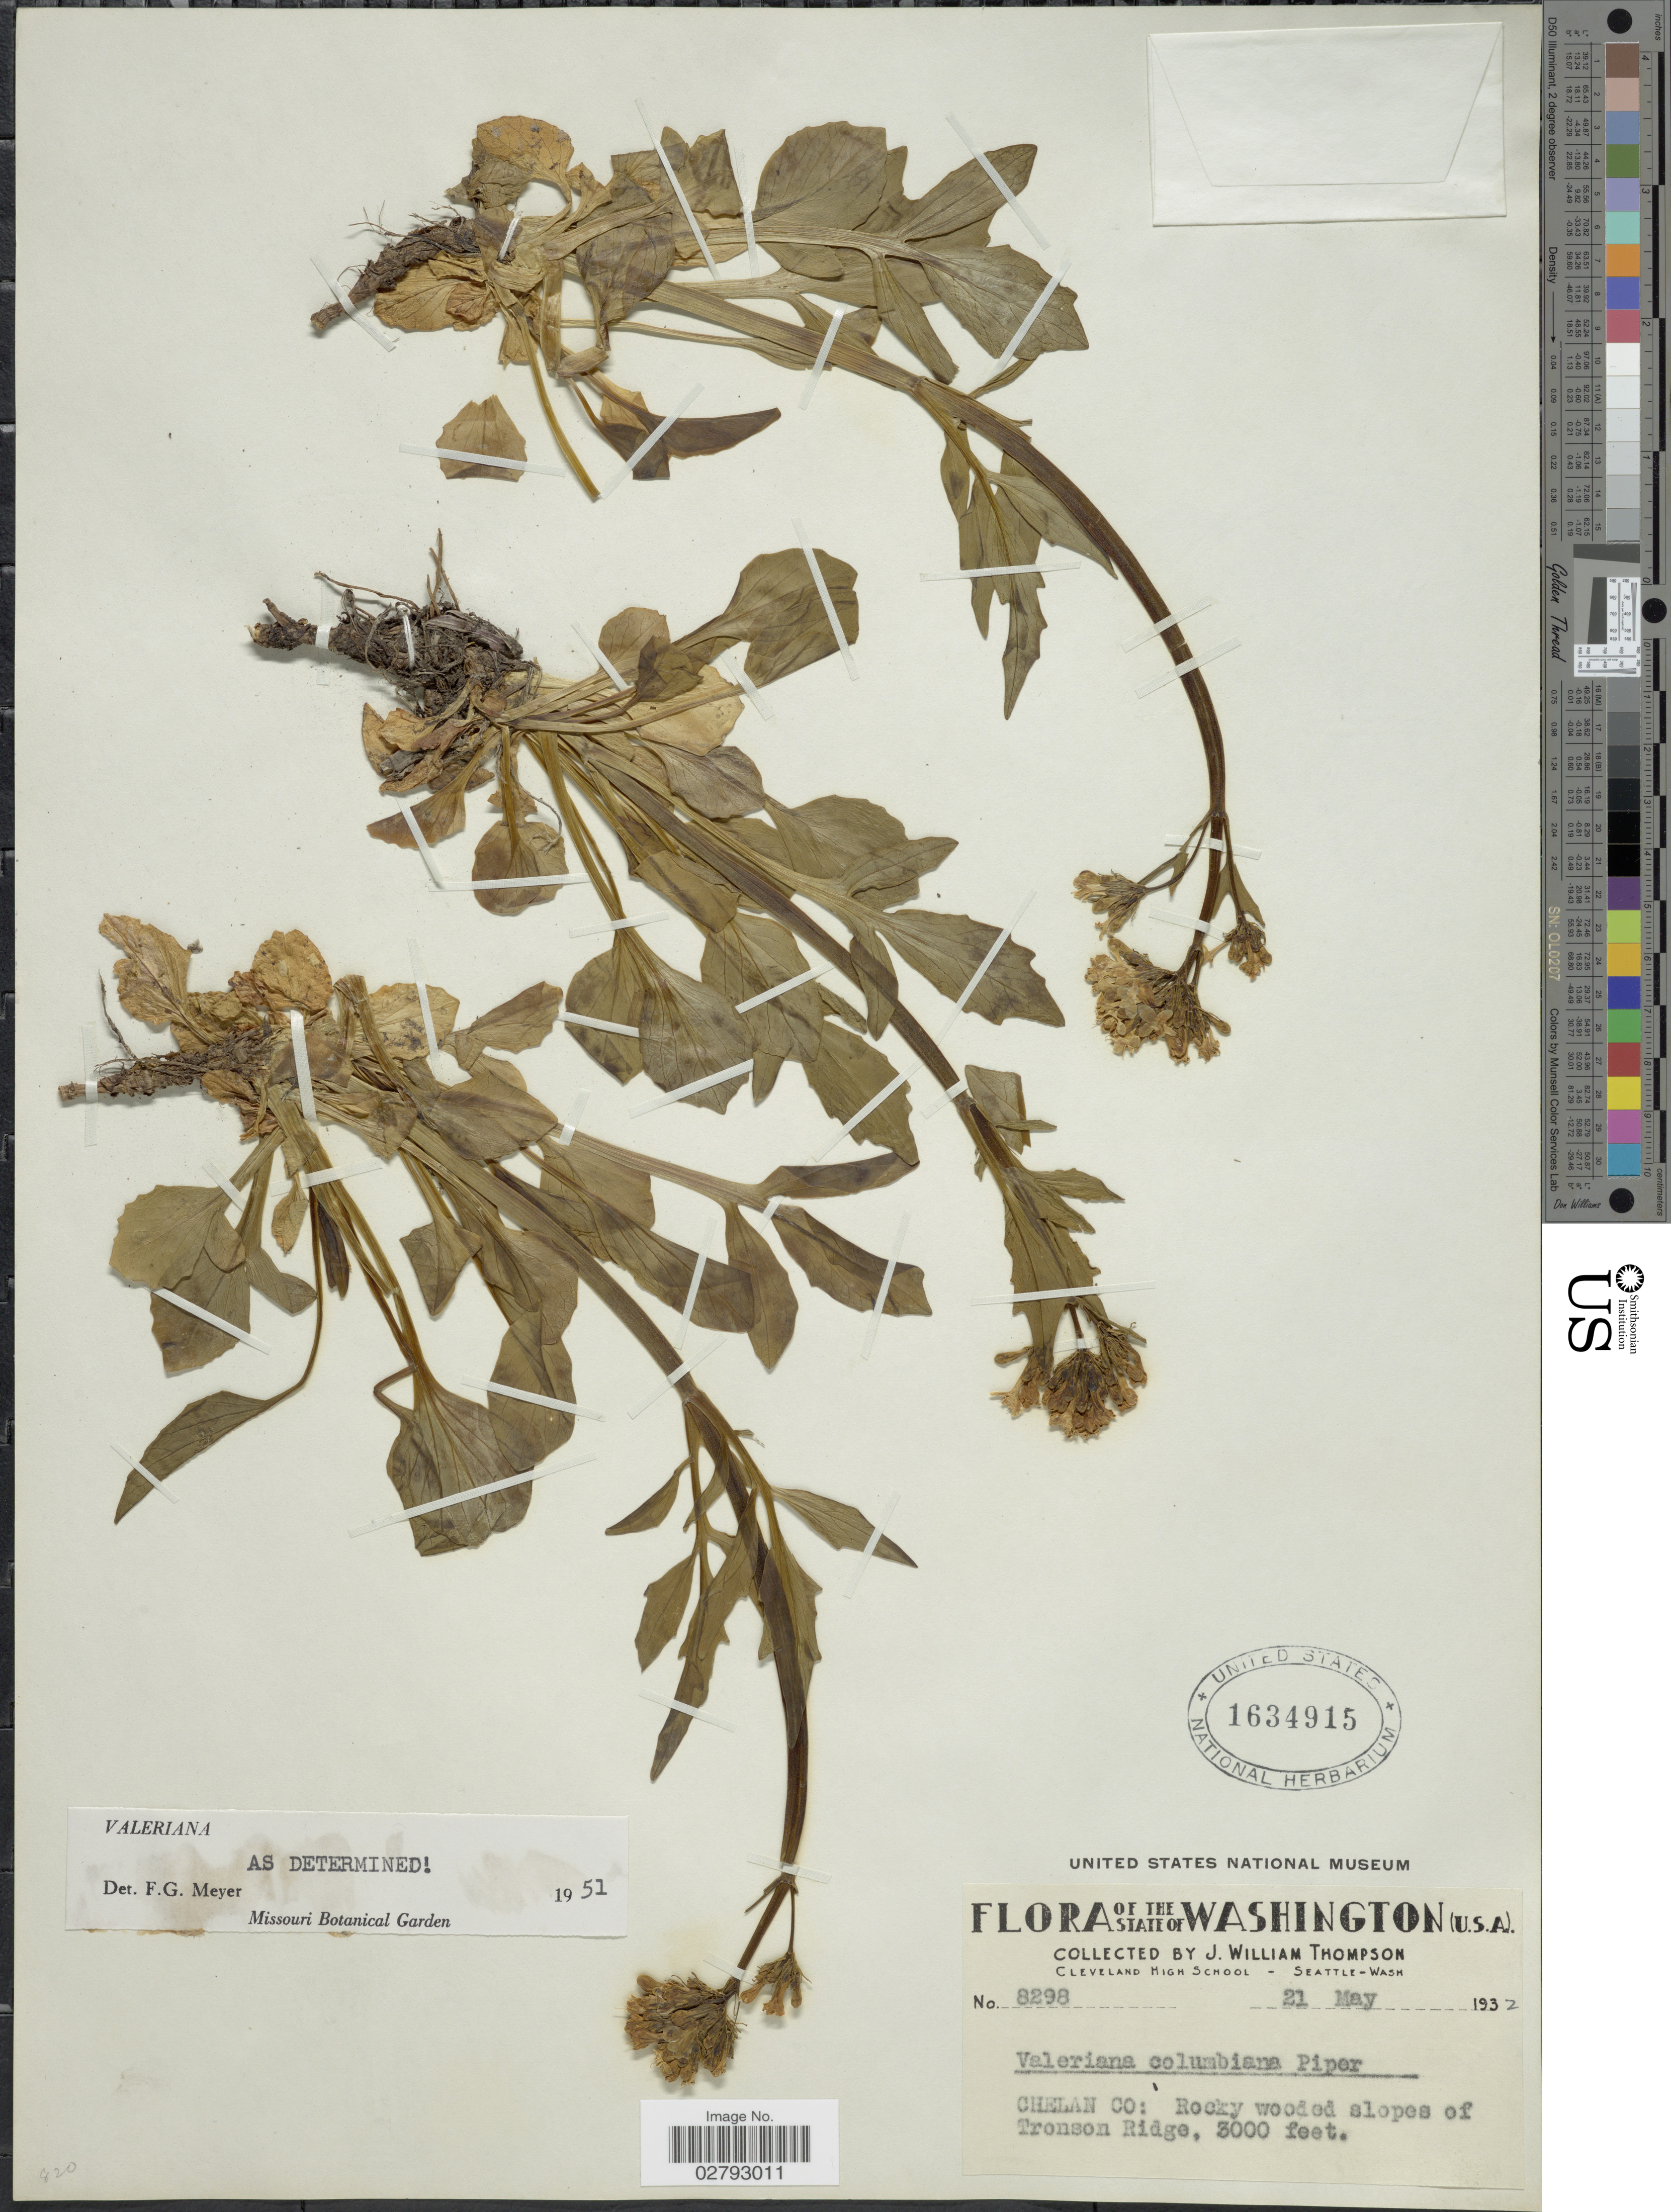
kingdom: Plantae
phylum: Tracheophyta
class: Magnoliopsida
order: Dipsacales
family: Caprifoliaceae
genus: Valeriana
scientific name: Valeriana columbiana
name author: Piper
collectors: J. W. Thompson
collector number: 8298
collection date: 1932-05-21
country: United States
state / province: Washington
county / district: Chelan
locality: Chelan Co.: Rocky wooded slopes of Tronson Ridge.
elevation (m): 914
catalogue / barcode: US 1634915